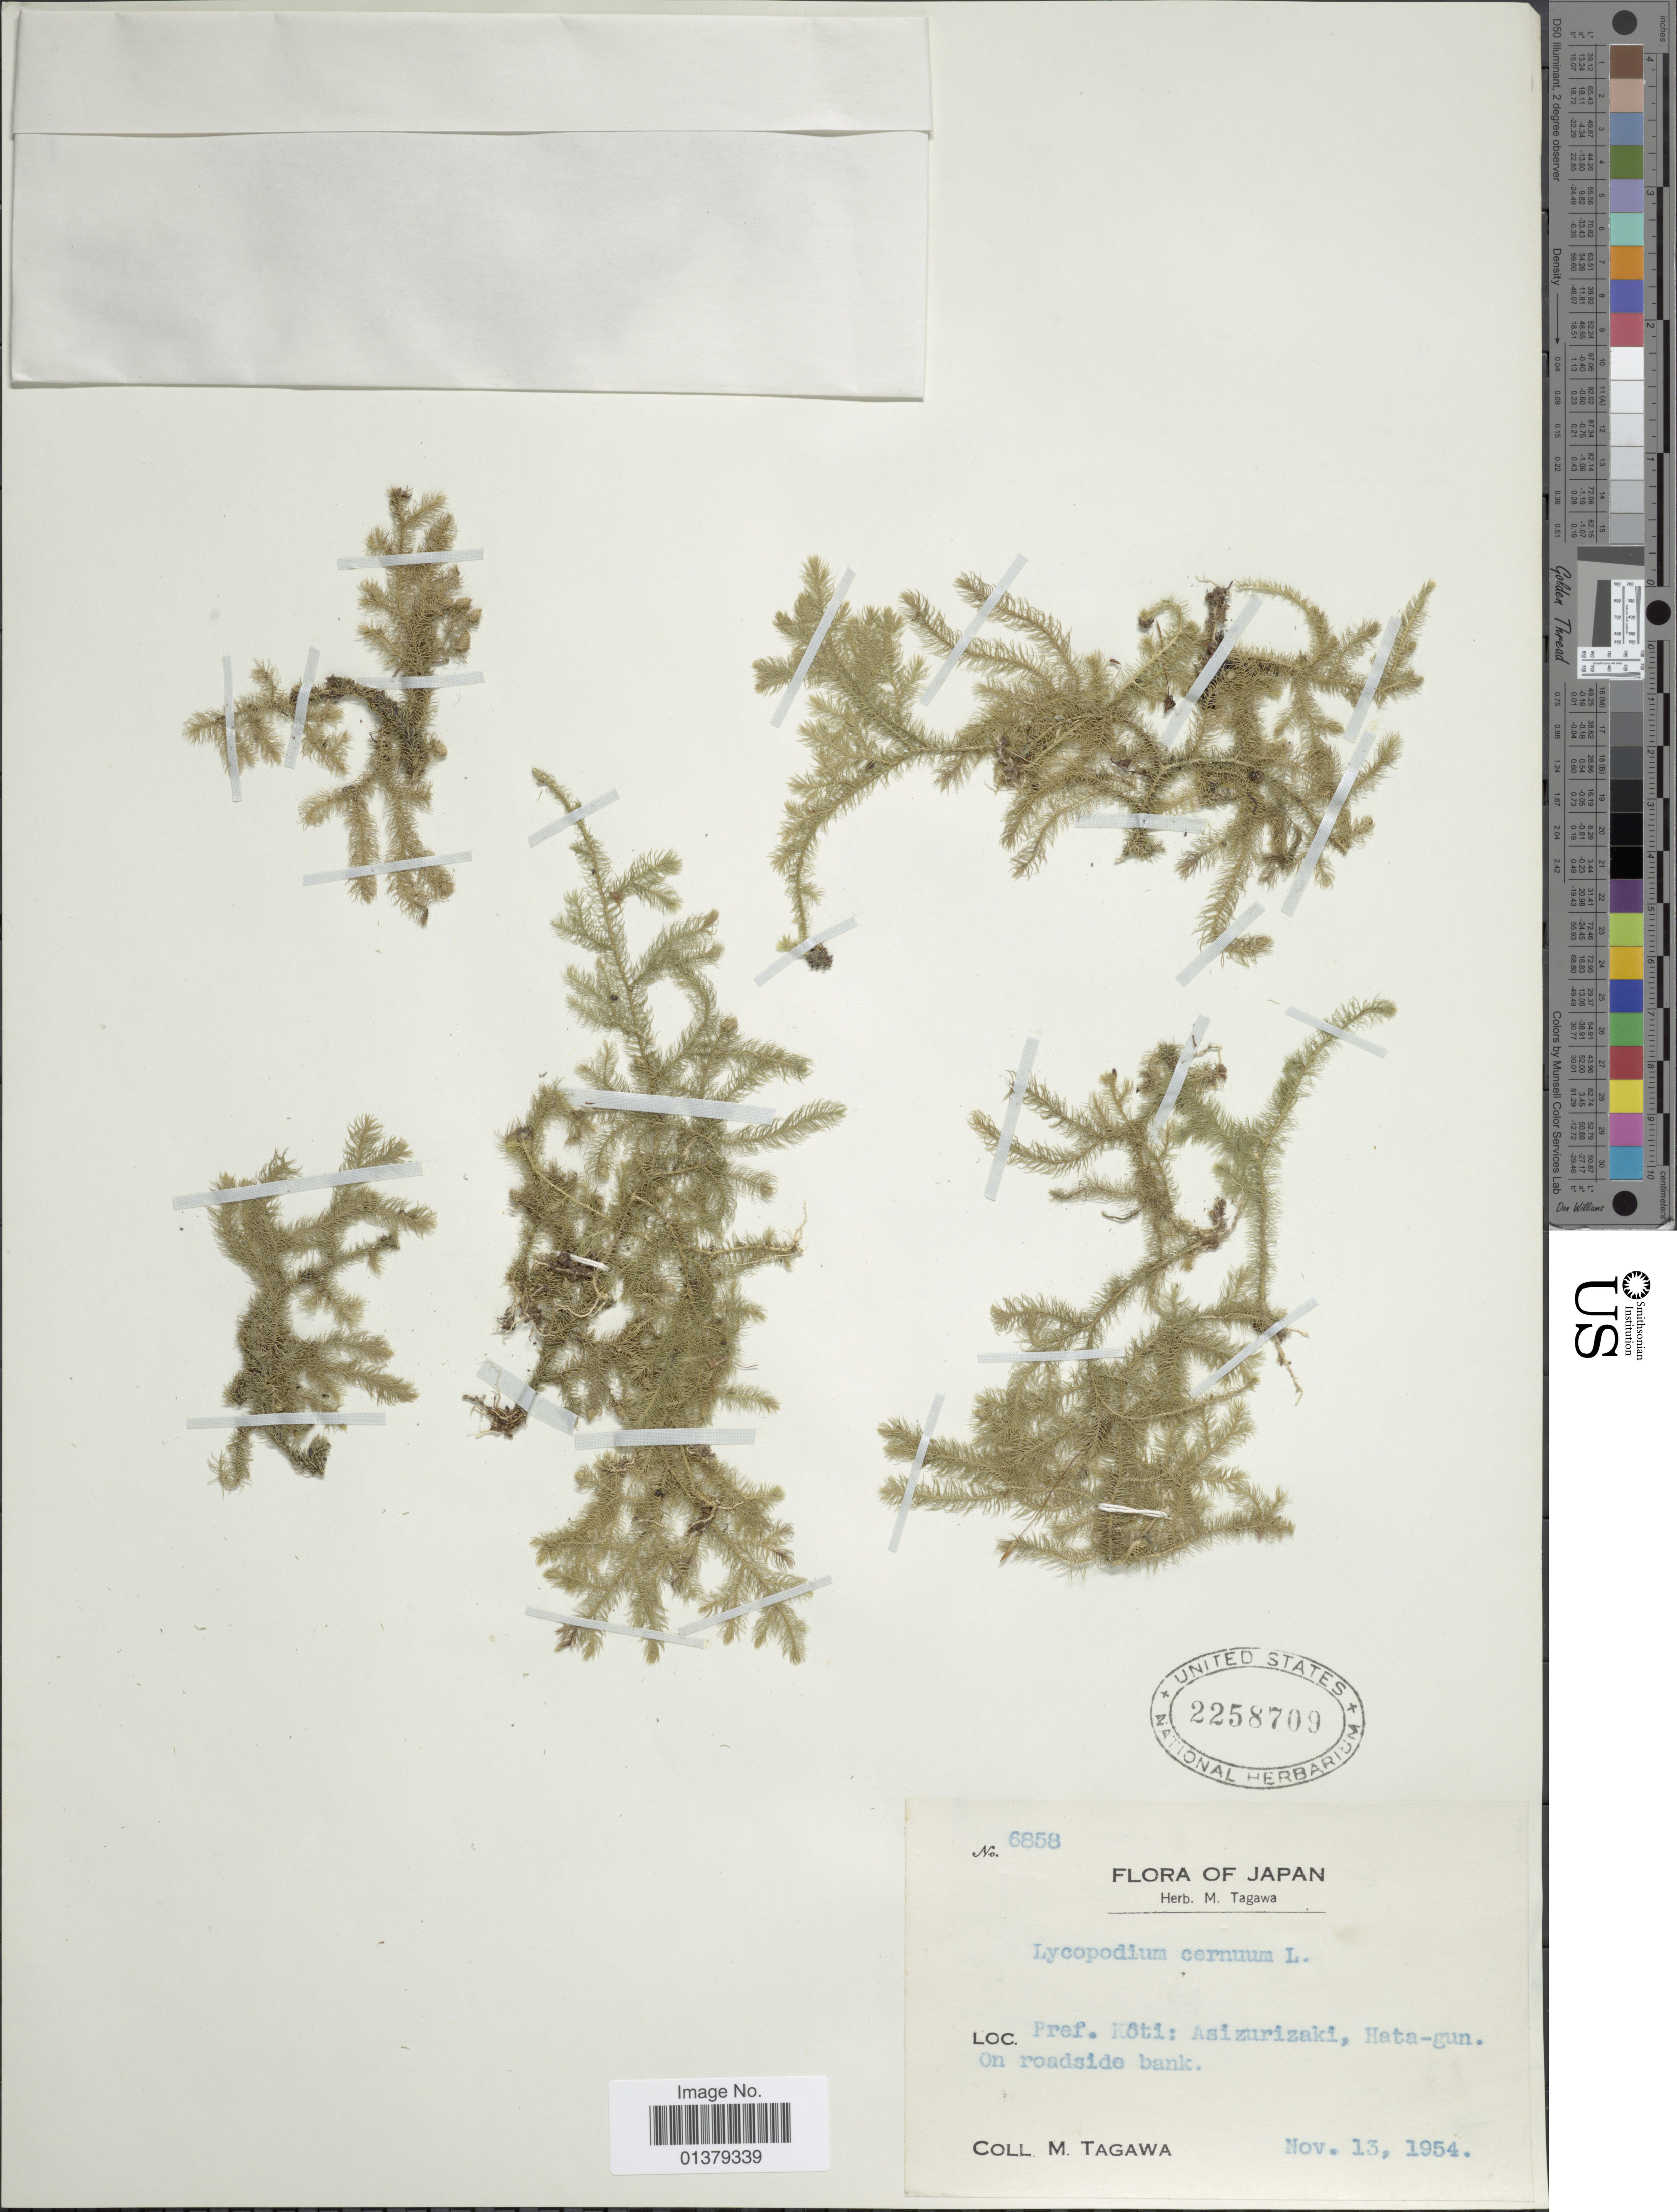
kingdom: Plantae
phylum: Tracheophyta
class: Lycopodiopsida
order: Lycopodiales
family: Lycopodiaceae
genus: Palhinhaea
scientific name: Palhinhaea cernua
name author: (L.) Vasc. & Franco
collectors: M. Tagawa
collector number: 6858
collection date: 1954-11-13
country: Japan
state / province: Koti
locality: Pref Kôti: Asizurizaki, Hata-gun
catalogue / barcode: US 2258709